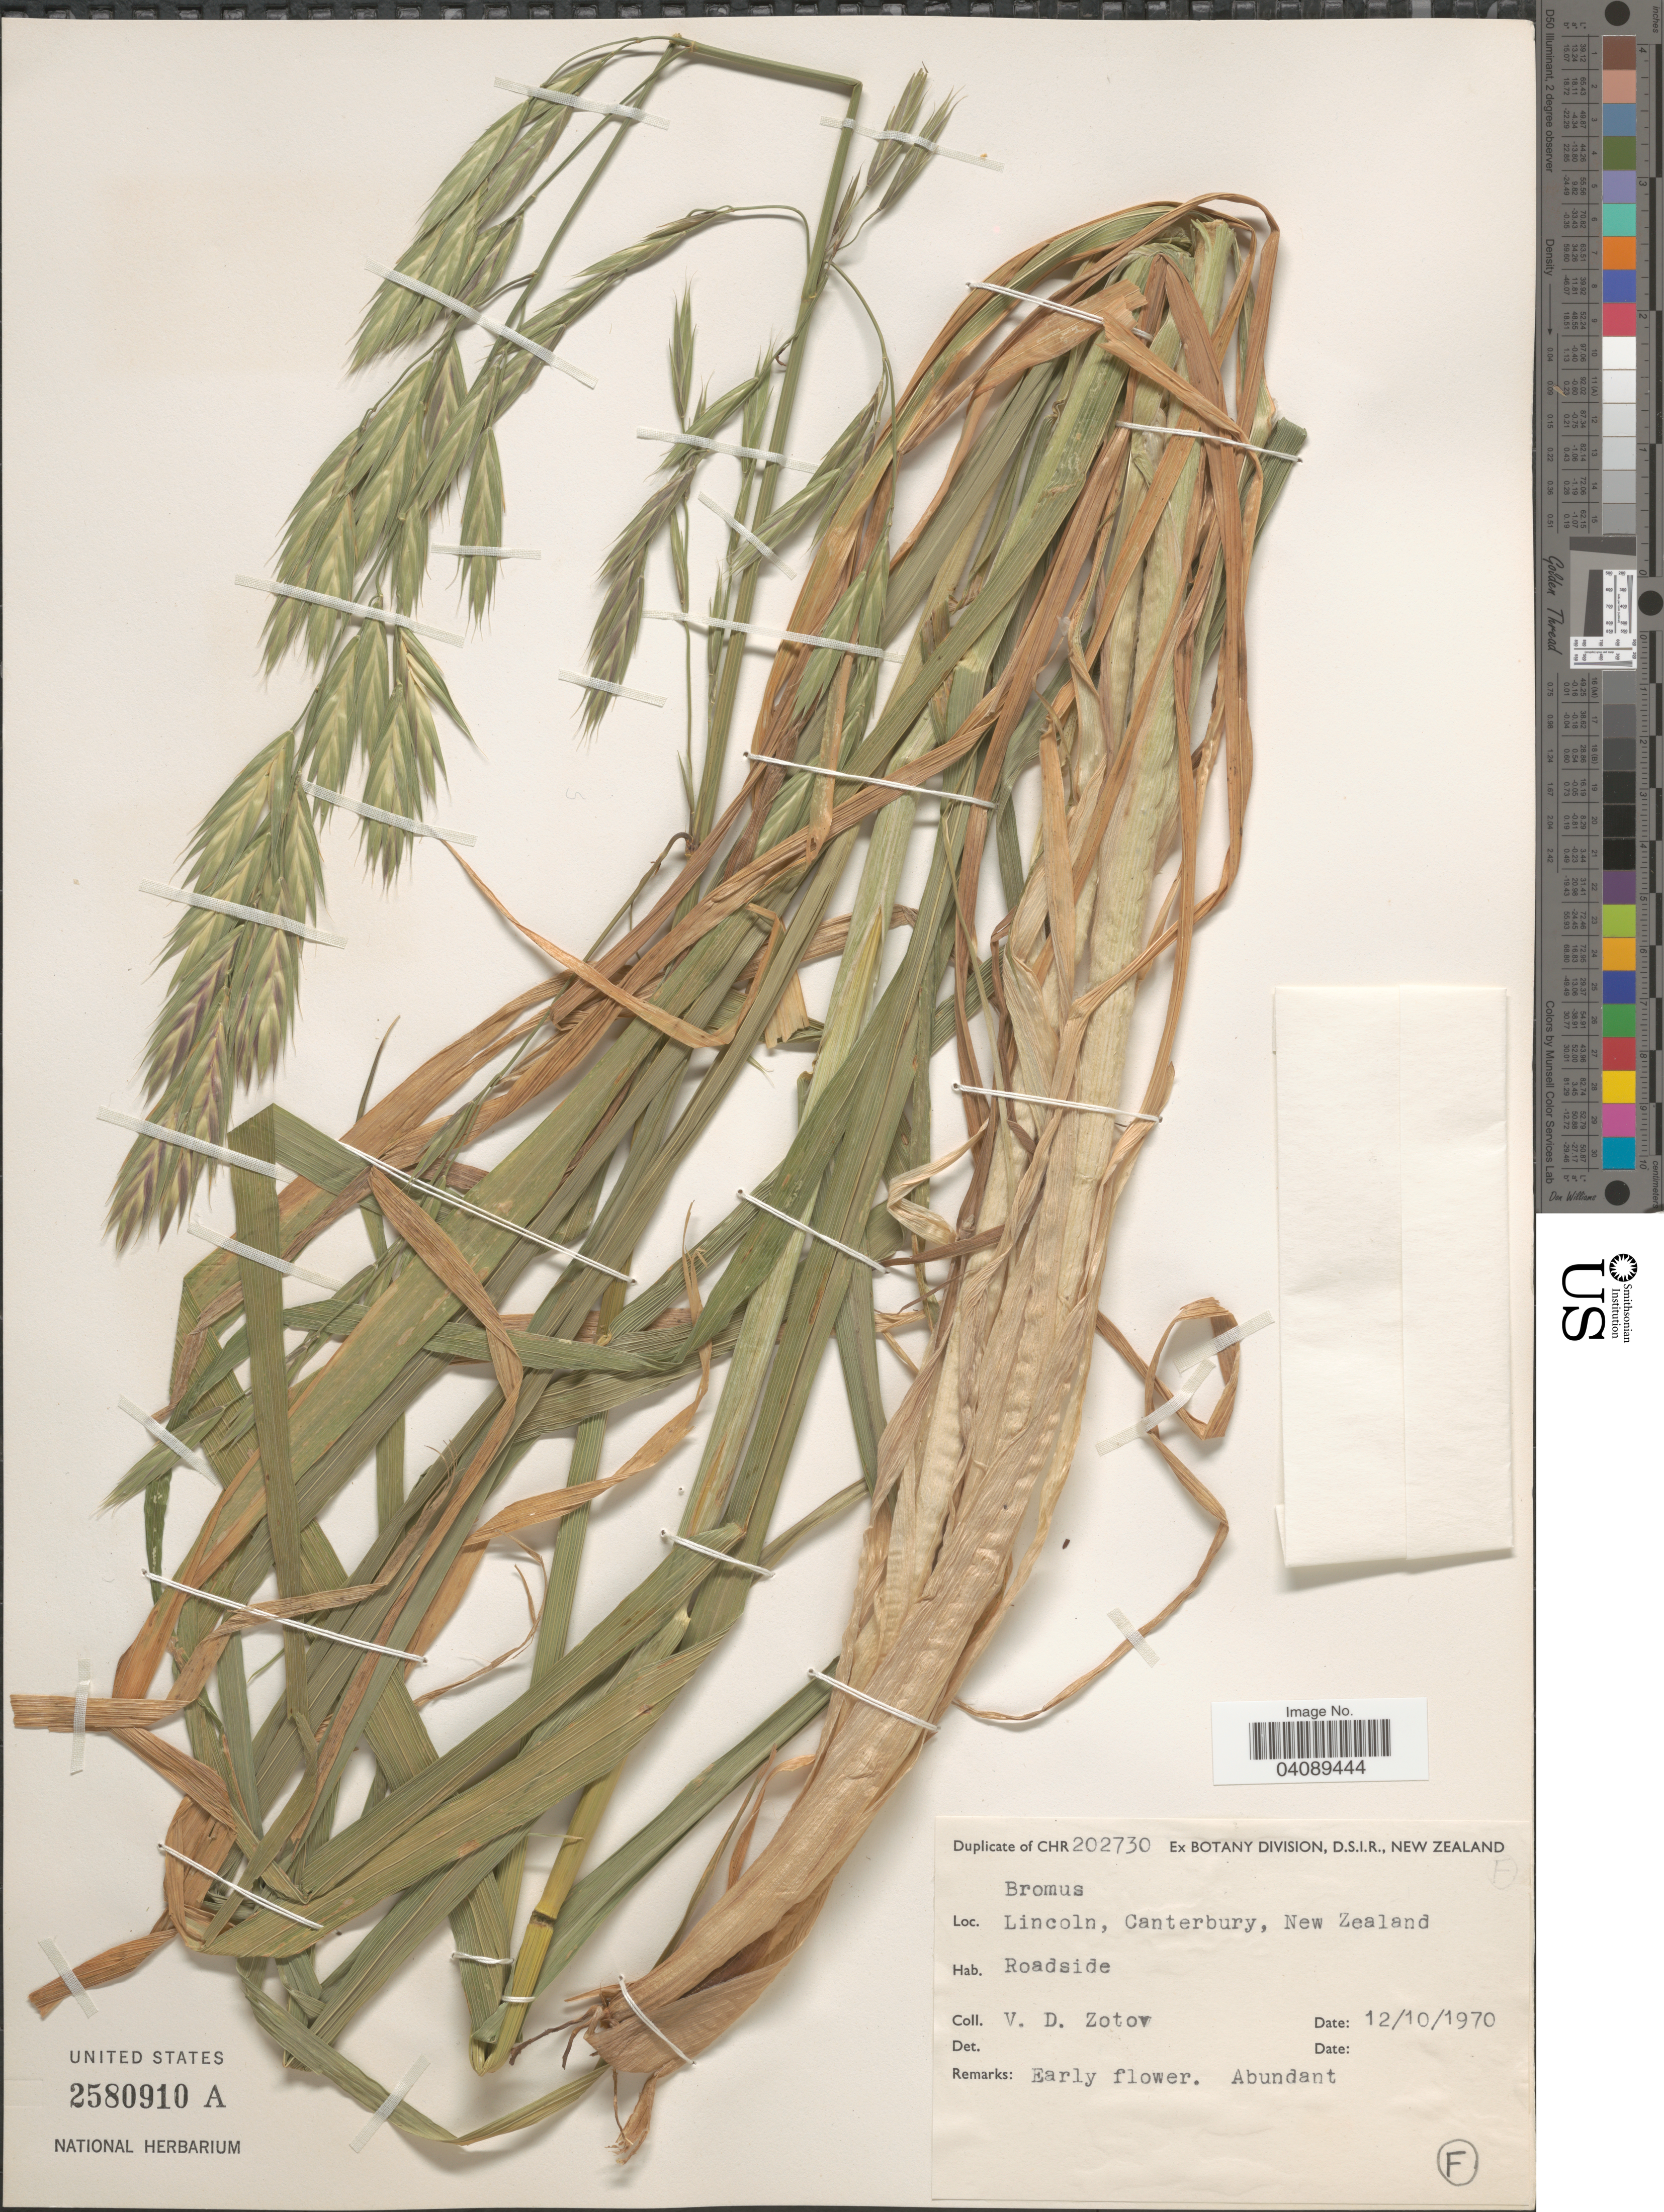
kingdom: Plantae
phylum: Tracheophyta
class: Liliopsida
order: Poales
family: Poaceae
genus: Bromus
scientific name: Bromus sp.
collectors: V. Zotov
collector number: CHR202730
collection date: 1970-10-12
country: New Zealand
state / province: Canterbury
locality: Lincoln. Roadside.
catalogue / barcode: US 2580910A